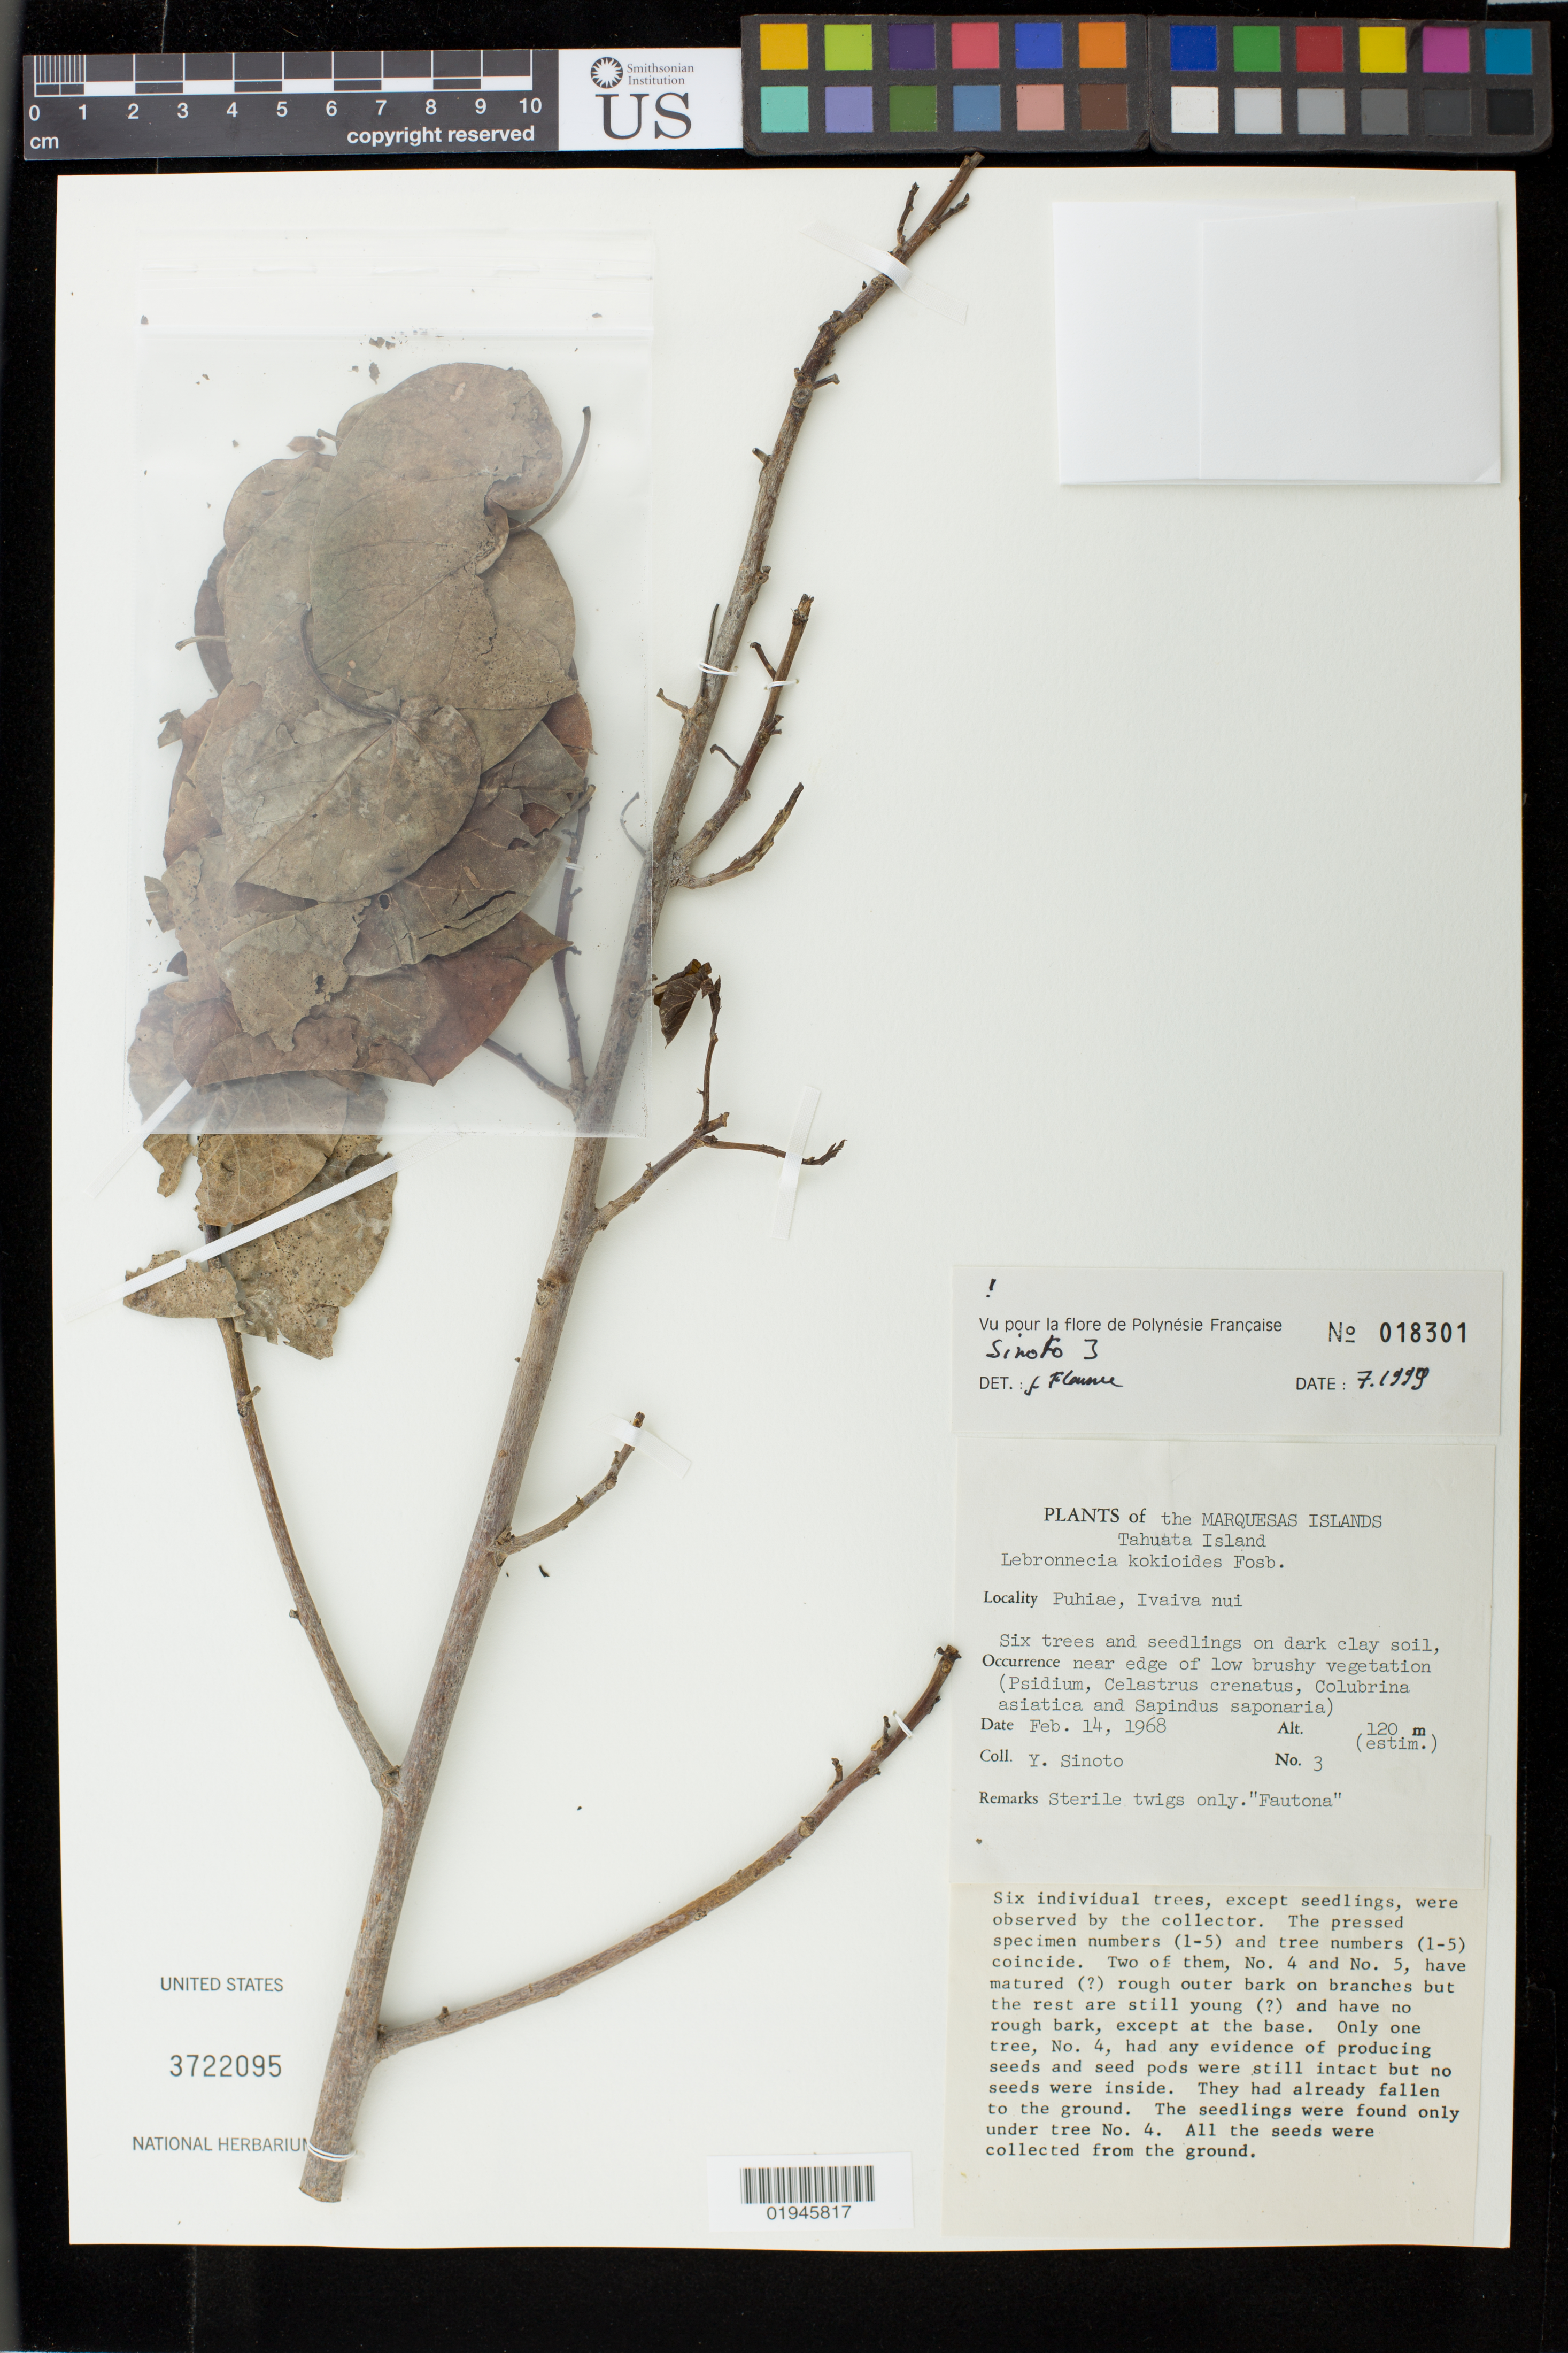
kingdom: Plantae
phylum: Tracheophyta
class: Magnoliopsida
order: Malvales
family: Malvaceae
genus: Lebronnecia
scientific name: Lebronnecia kokioides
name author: Fosberg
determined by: Florence, J.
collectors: Y. Sinoto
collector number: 3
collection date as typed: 14 February 1968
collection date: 1968-02-14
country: French Polynesia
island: Tahuata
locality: Puhiae, Ivaiva nui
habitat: Edge of vegetation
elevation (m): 120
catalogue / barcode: US 3722095